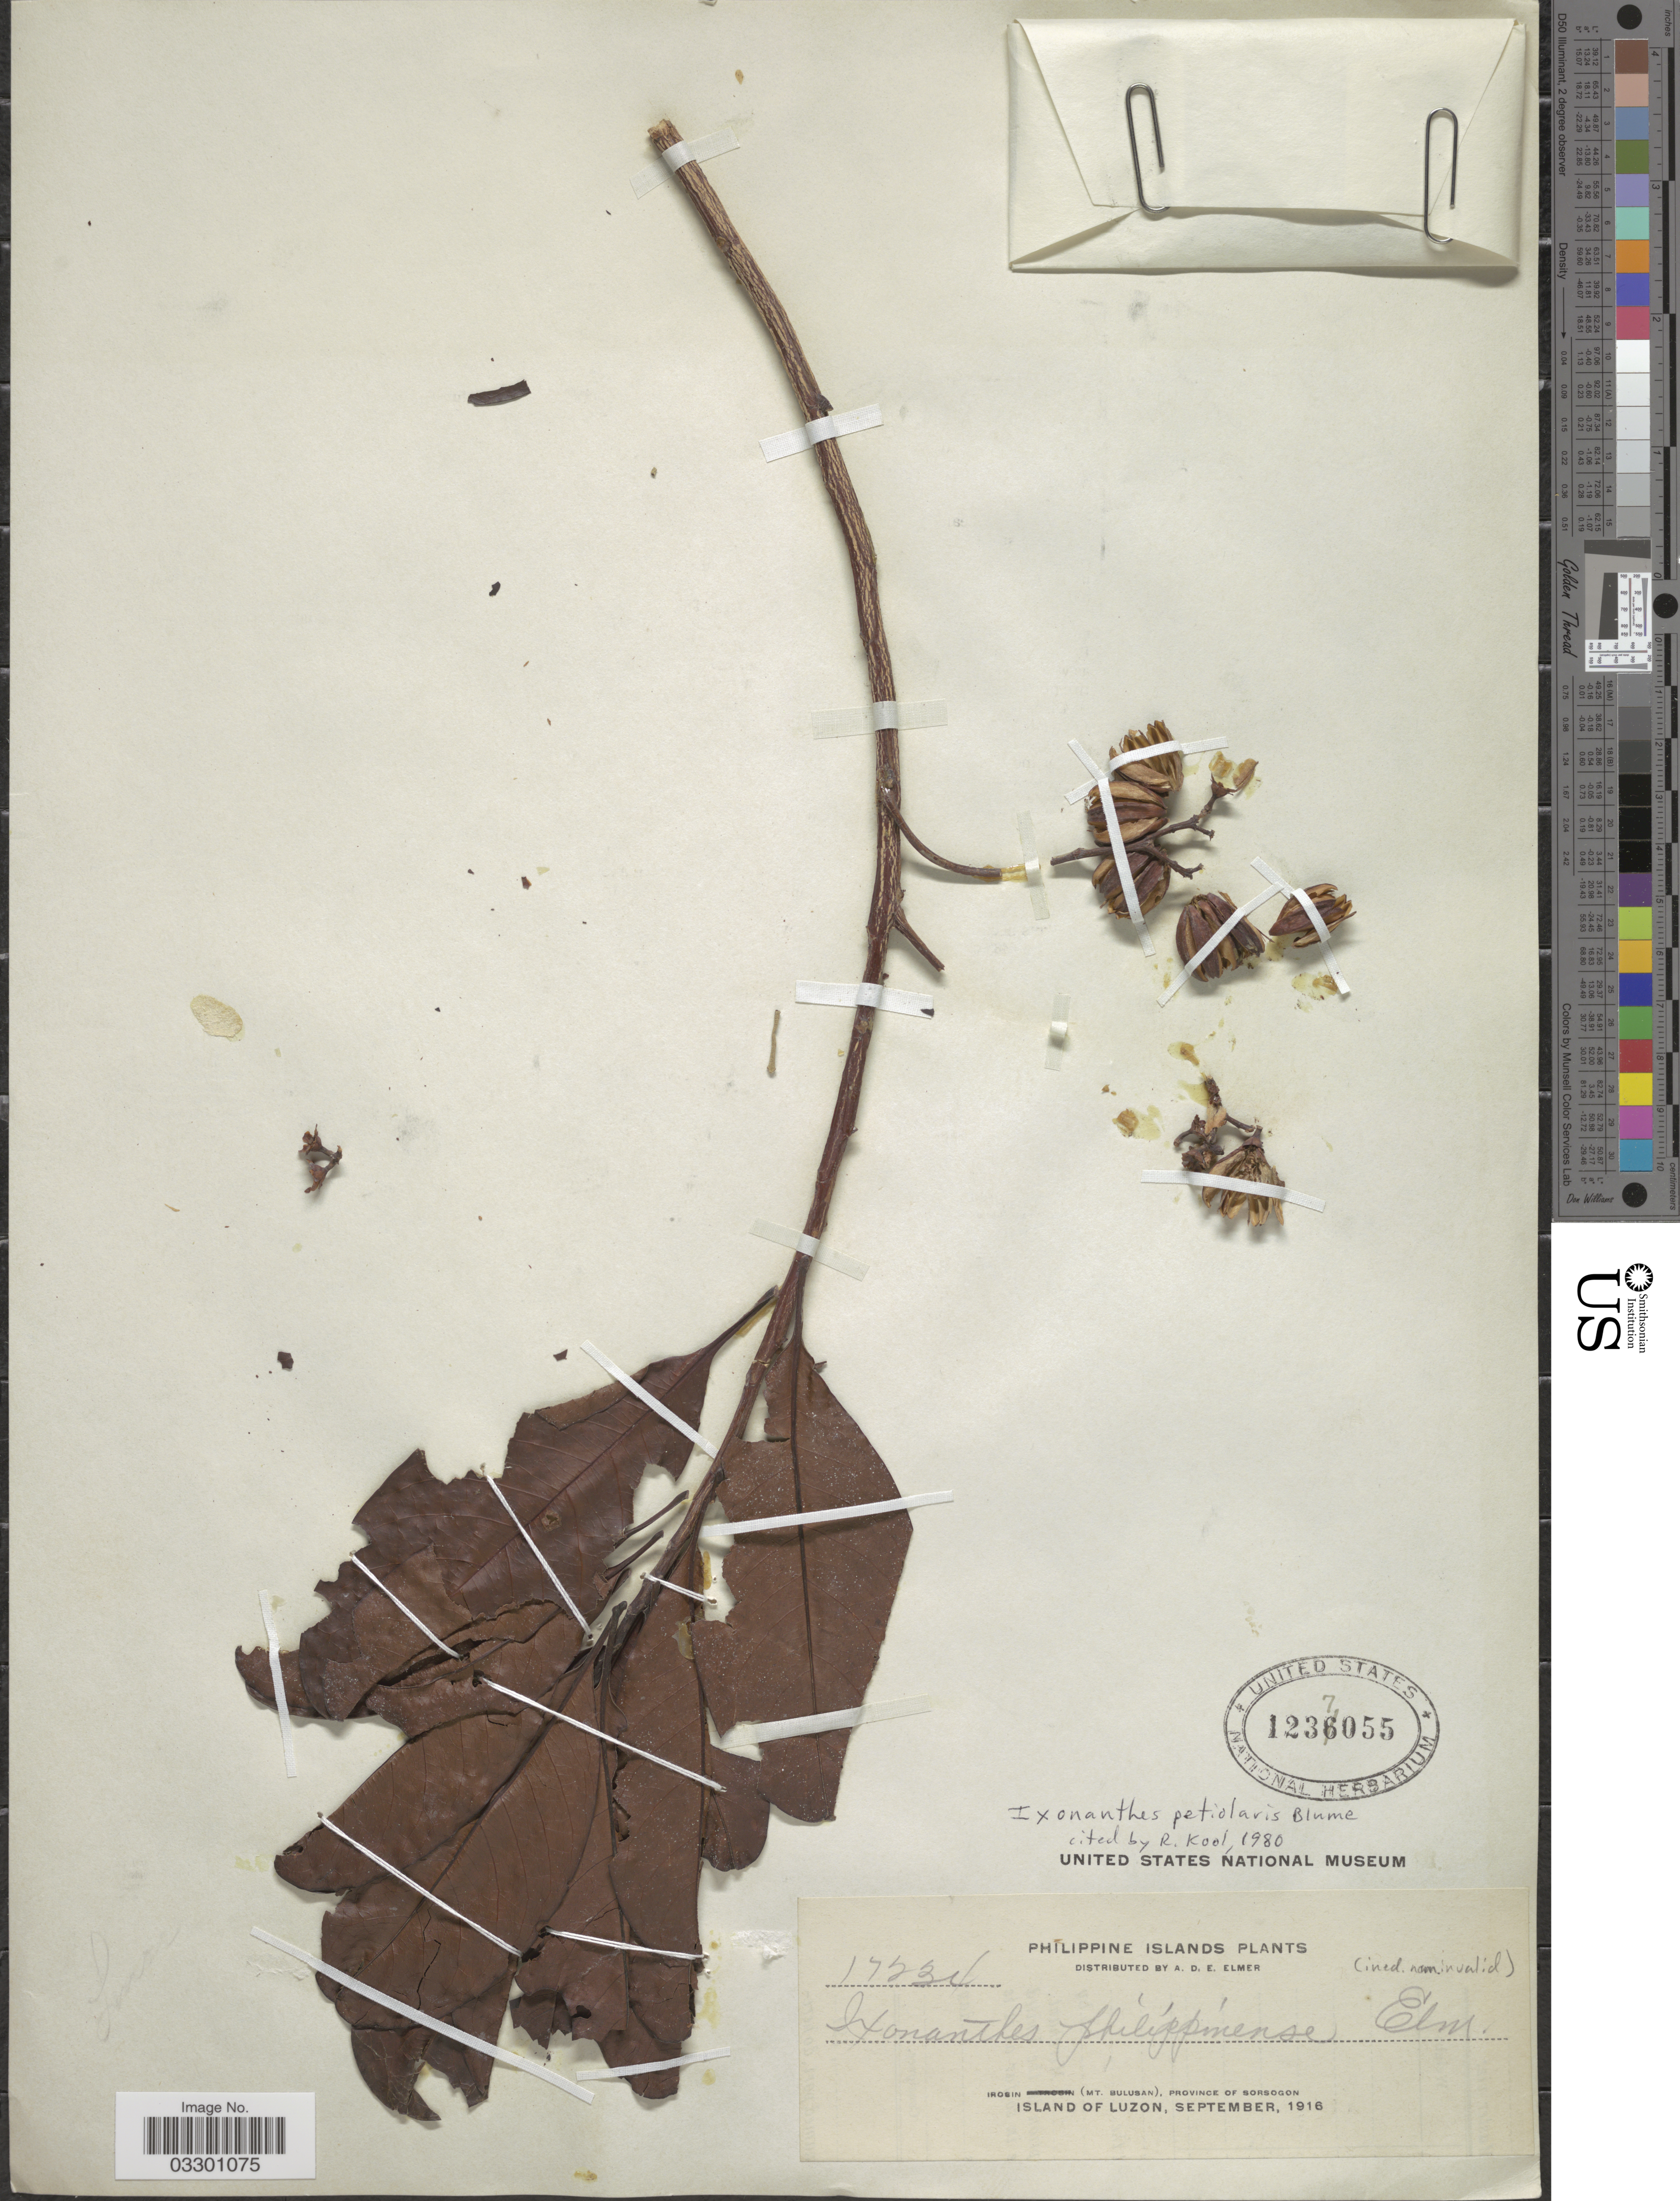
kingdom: Plantae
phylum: Tracheophyta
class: Magnoliopsida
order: Malpighiales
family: Ixonanthaceae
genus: Ixonanthes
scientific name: Ixonanthes petiolaris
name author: Blume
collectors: A. D. E. Elmer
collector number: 17234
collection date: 1916-09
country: Philippines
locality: Philippine Islands. Irosin (Mt. Bulusan), Province of Sorsogon. Island of Luzon.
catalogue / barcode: US 1237055